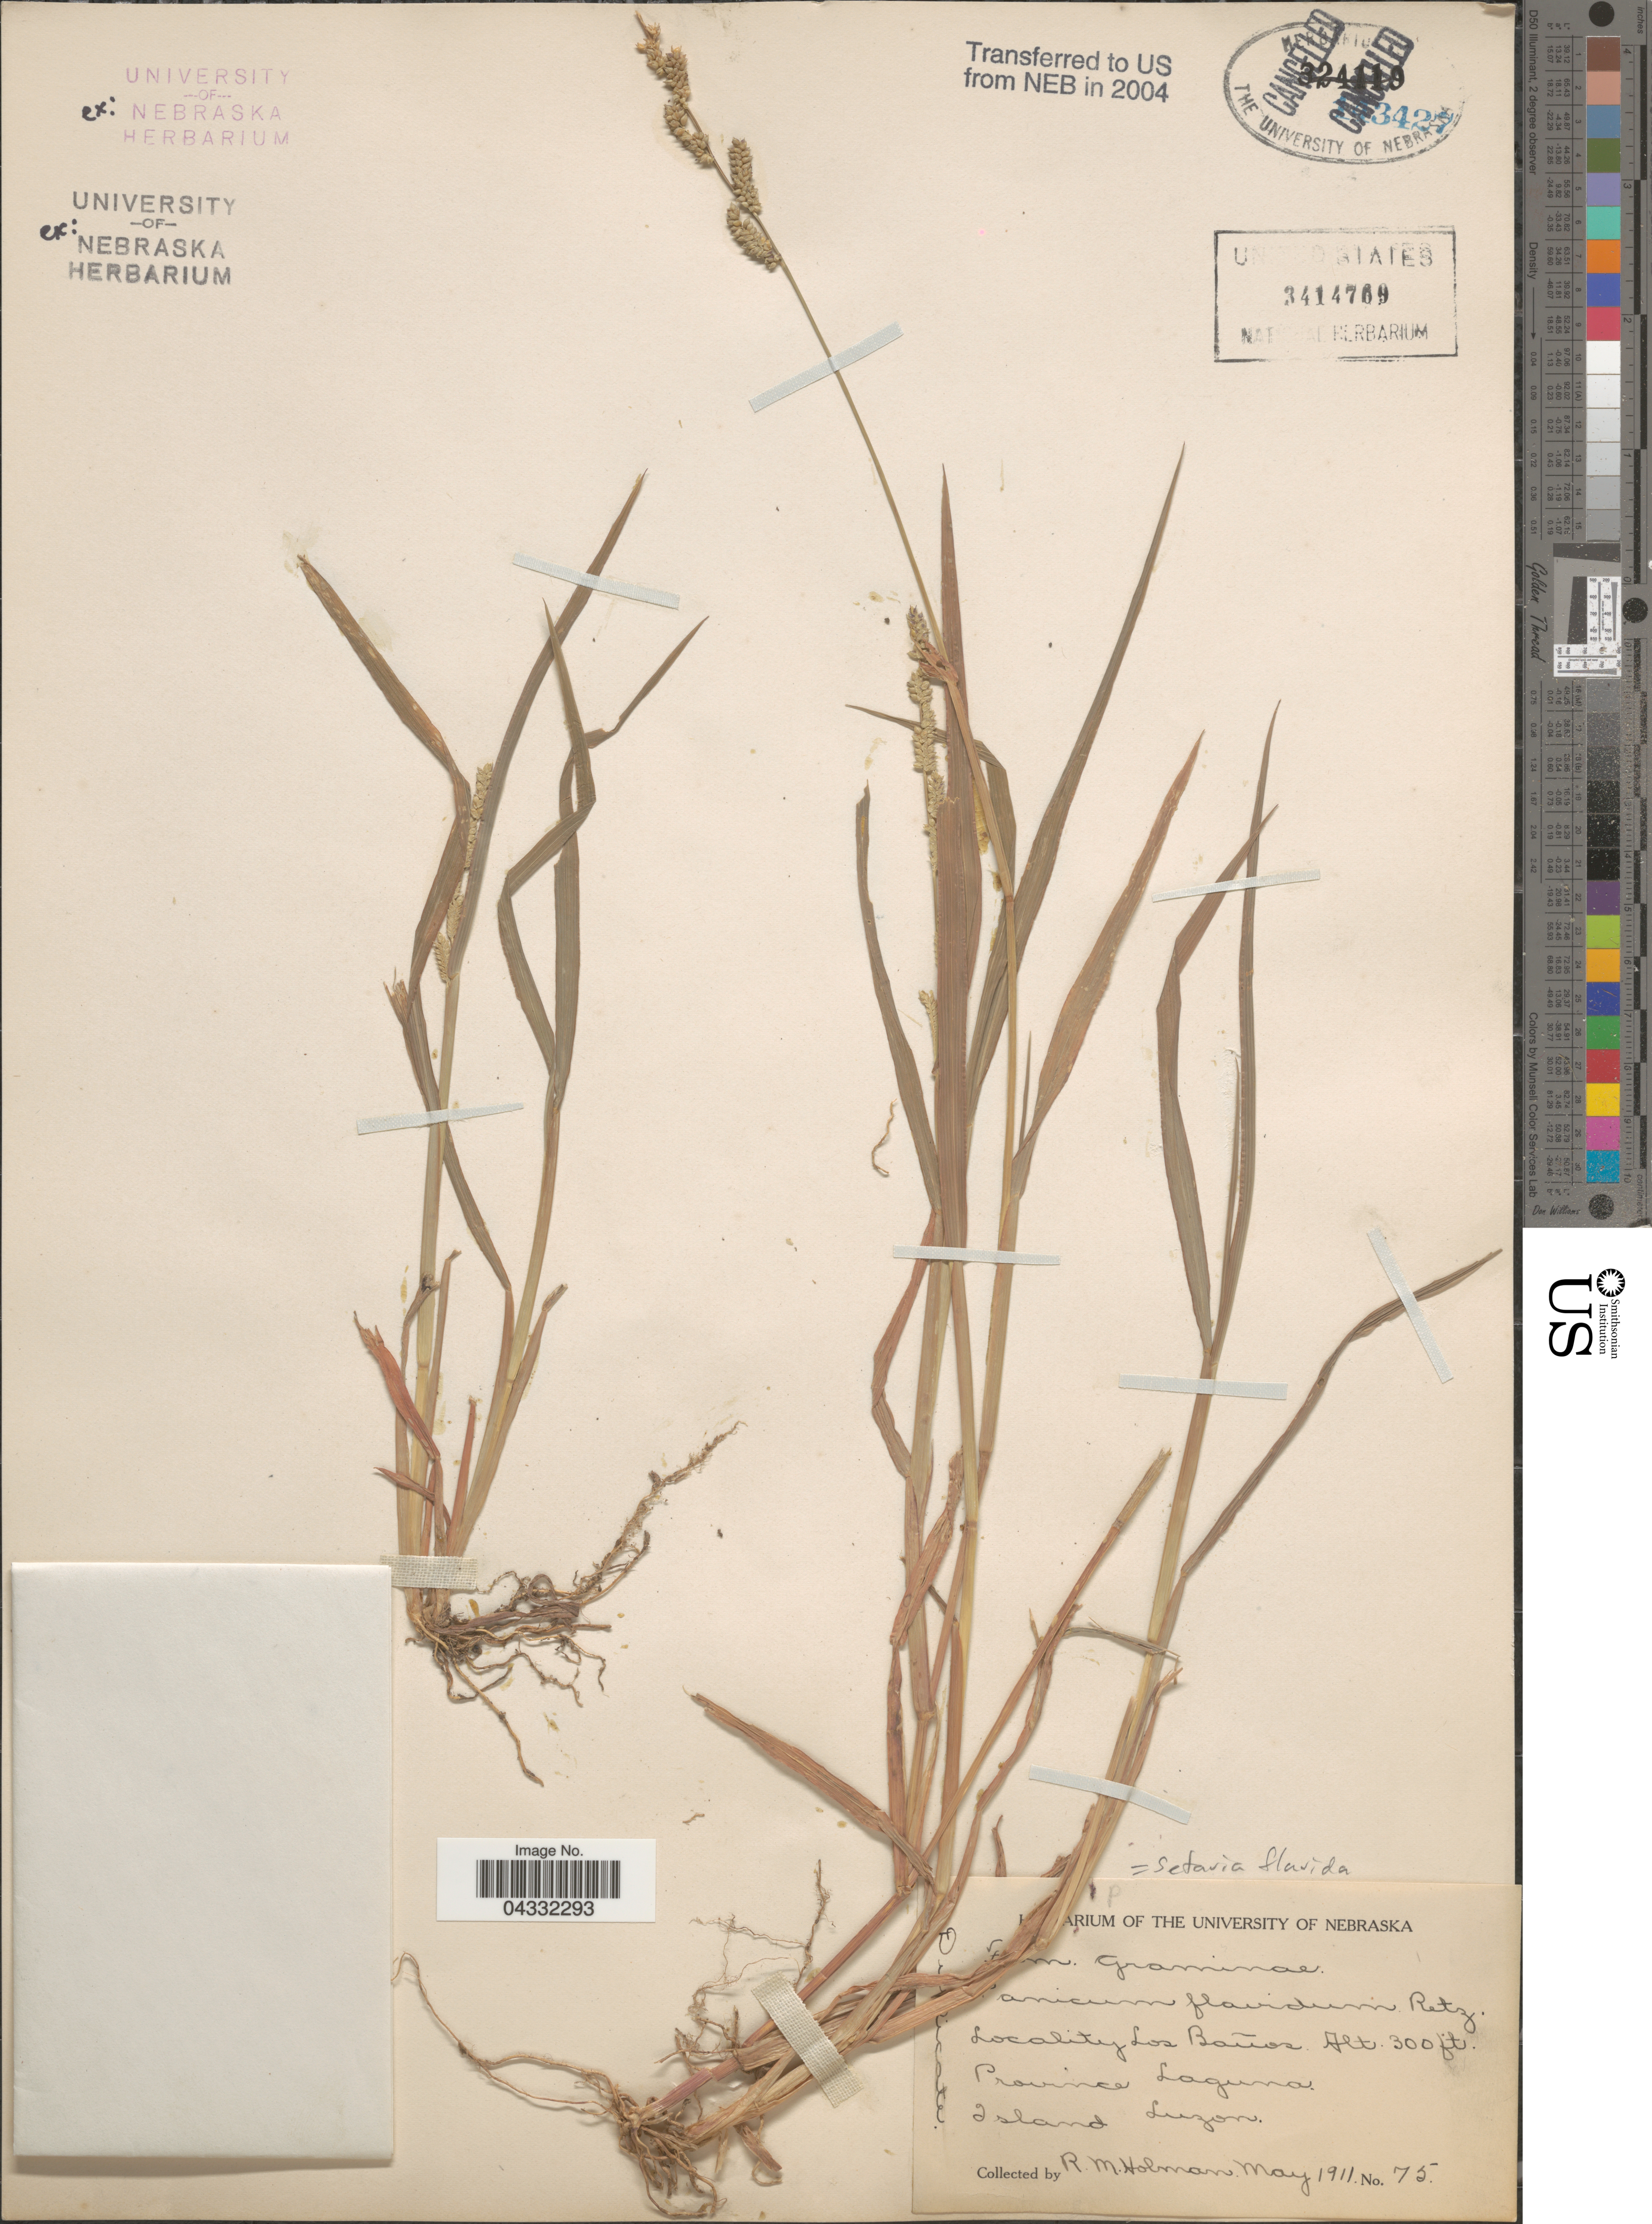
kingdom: Plantae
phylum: Tracheophyta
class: Liliopsida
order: Poales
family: Poaceae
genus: Setaria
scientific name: Setaria flavida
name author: (Retz.) Veldkamp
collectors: R. Holman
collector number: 75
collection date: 1911-05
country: Philippines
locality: Los Baños. Province Laguna. Island Luzon.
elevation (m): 91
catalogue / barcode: US 3414769